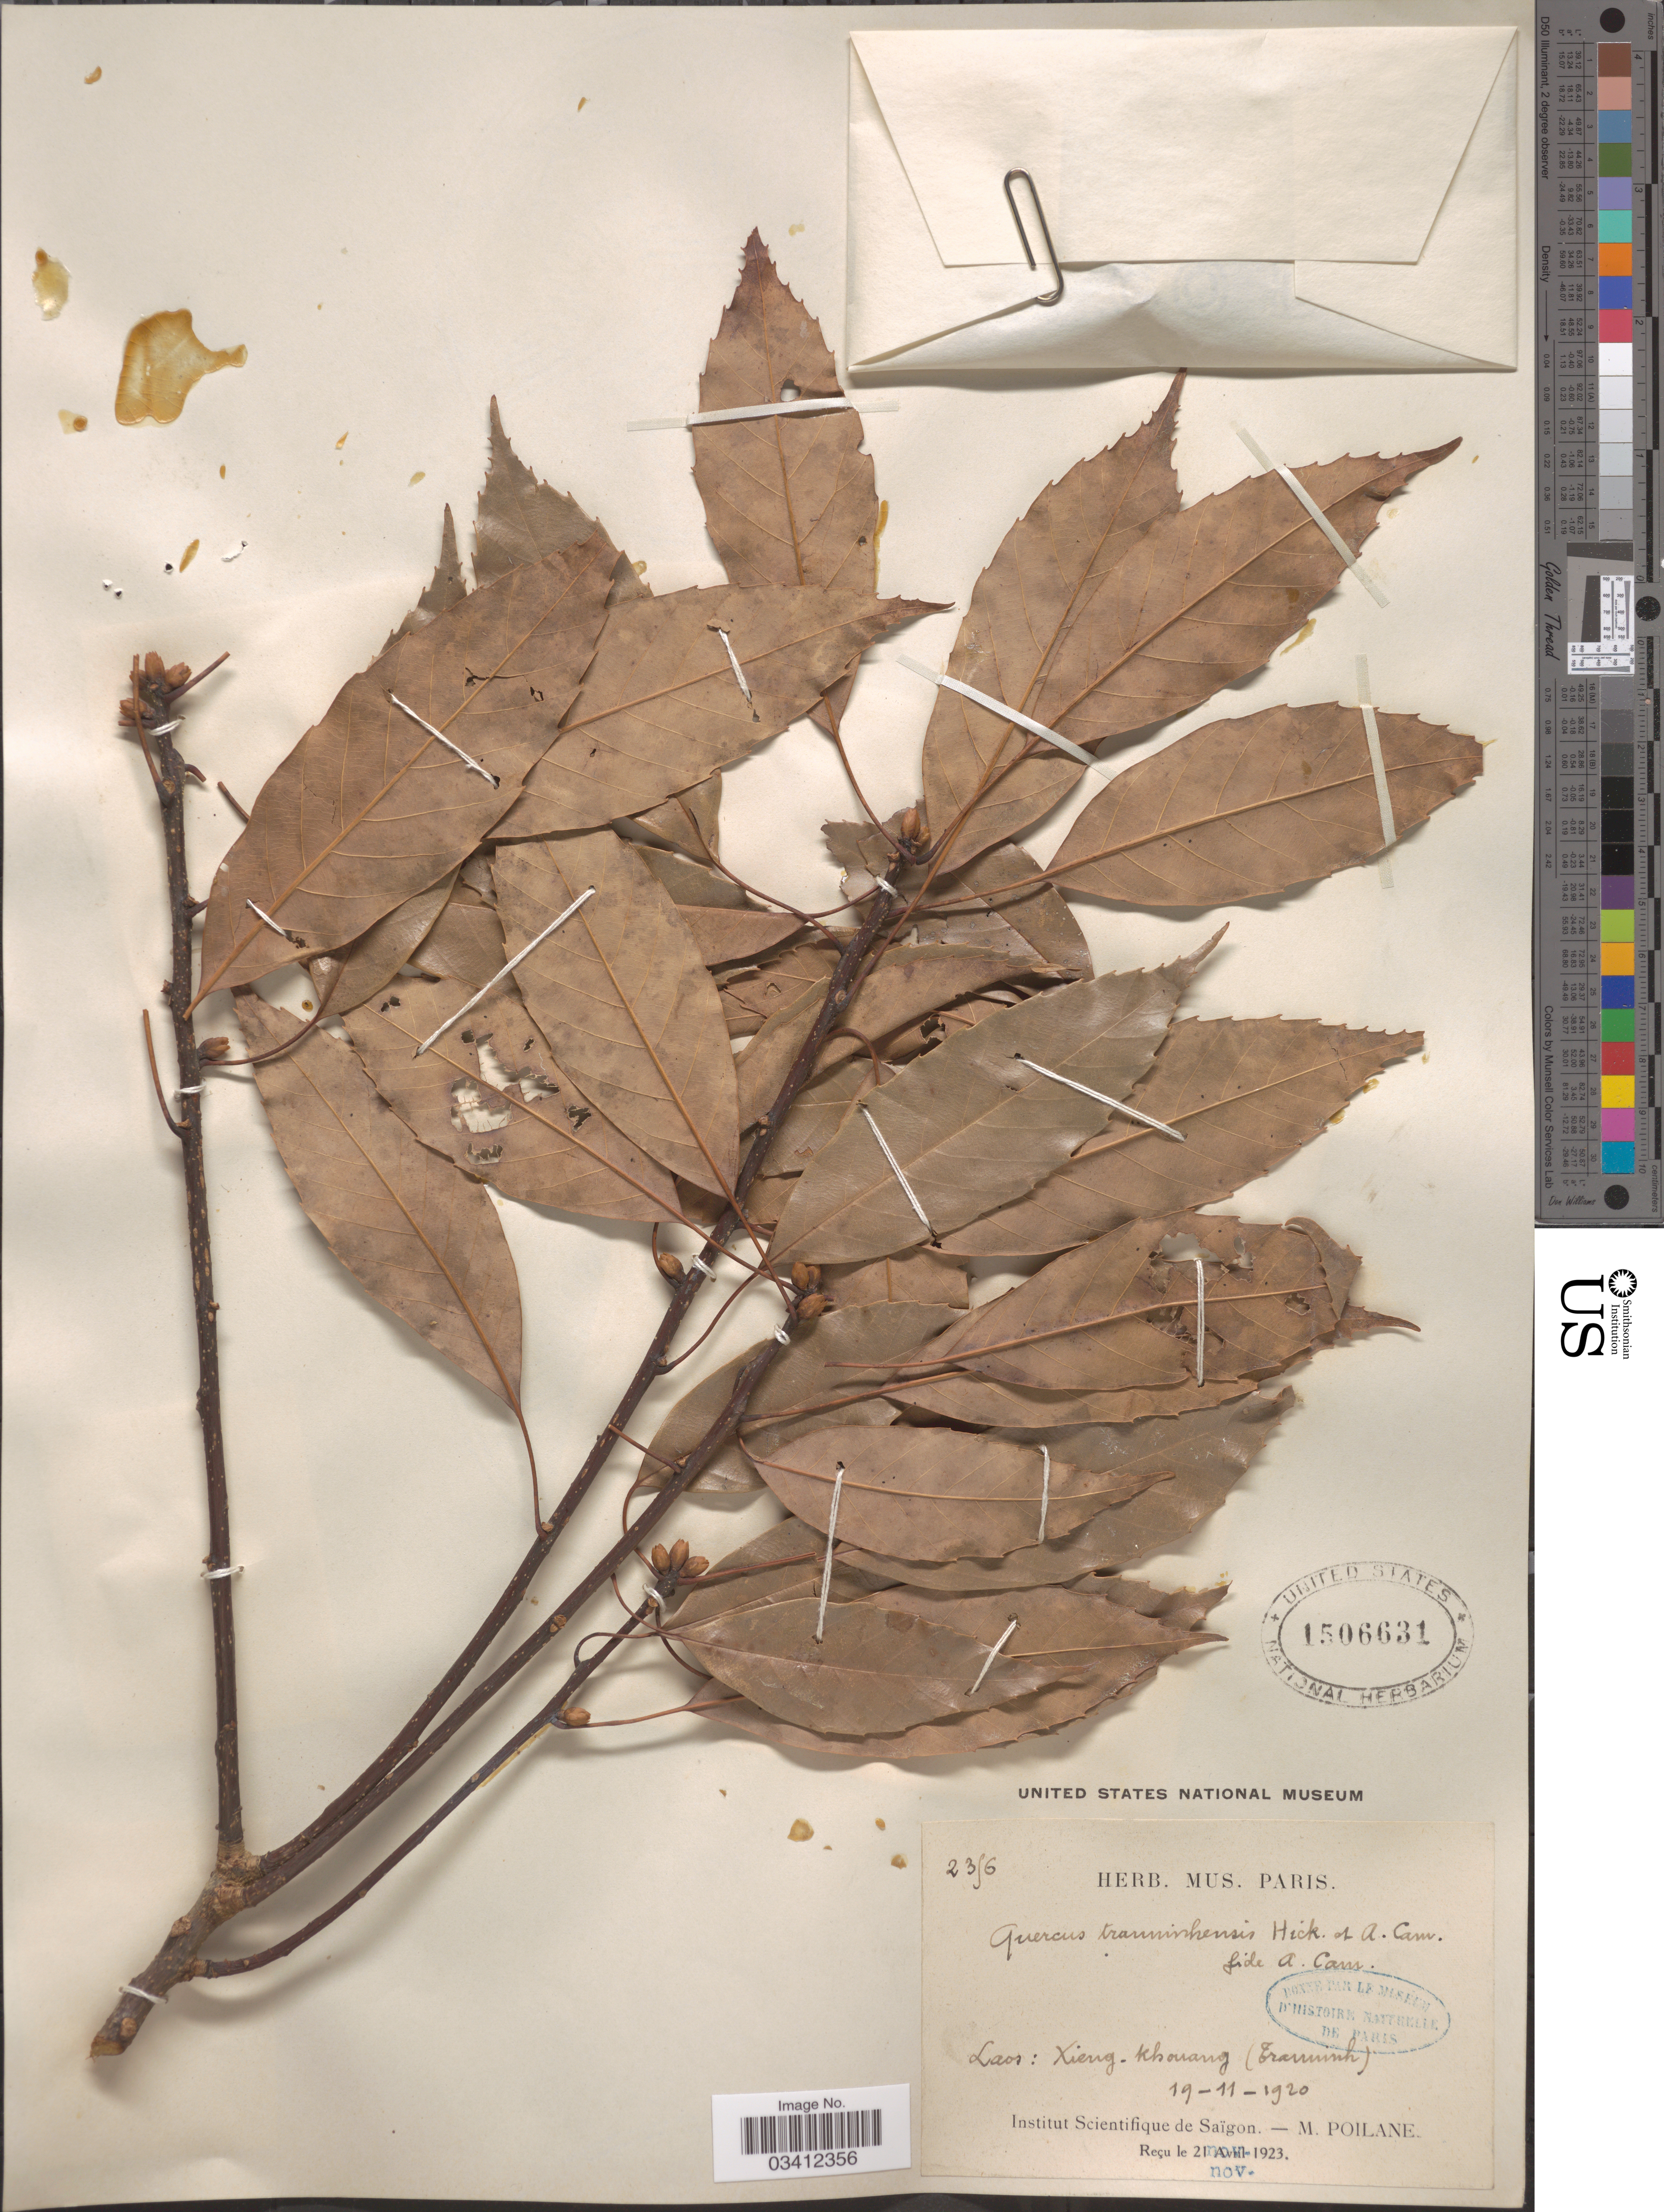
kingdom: Plantae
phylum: Tracheophyta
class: Magnoliopsida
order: Fagales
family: Fagaceae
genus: Quercus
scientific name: Quercus tranninhensis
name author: Hickel & A. Camus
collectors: M. Poilane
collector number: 2356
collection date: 1920-11-19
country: Laos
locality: Xieng-Khouang (Tranninh).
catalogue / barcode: US 1506631